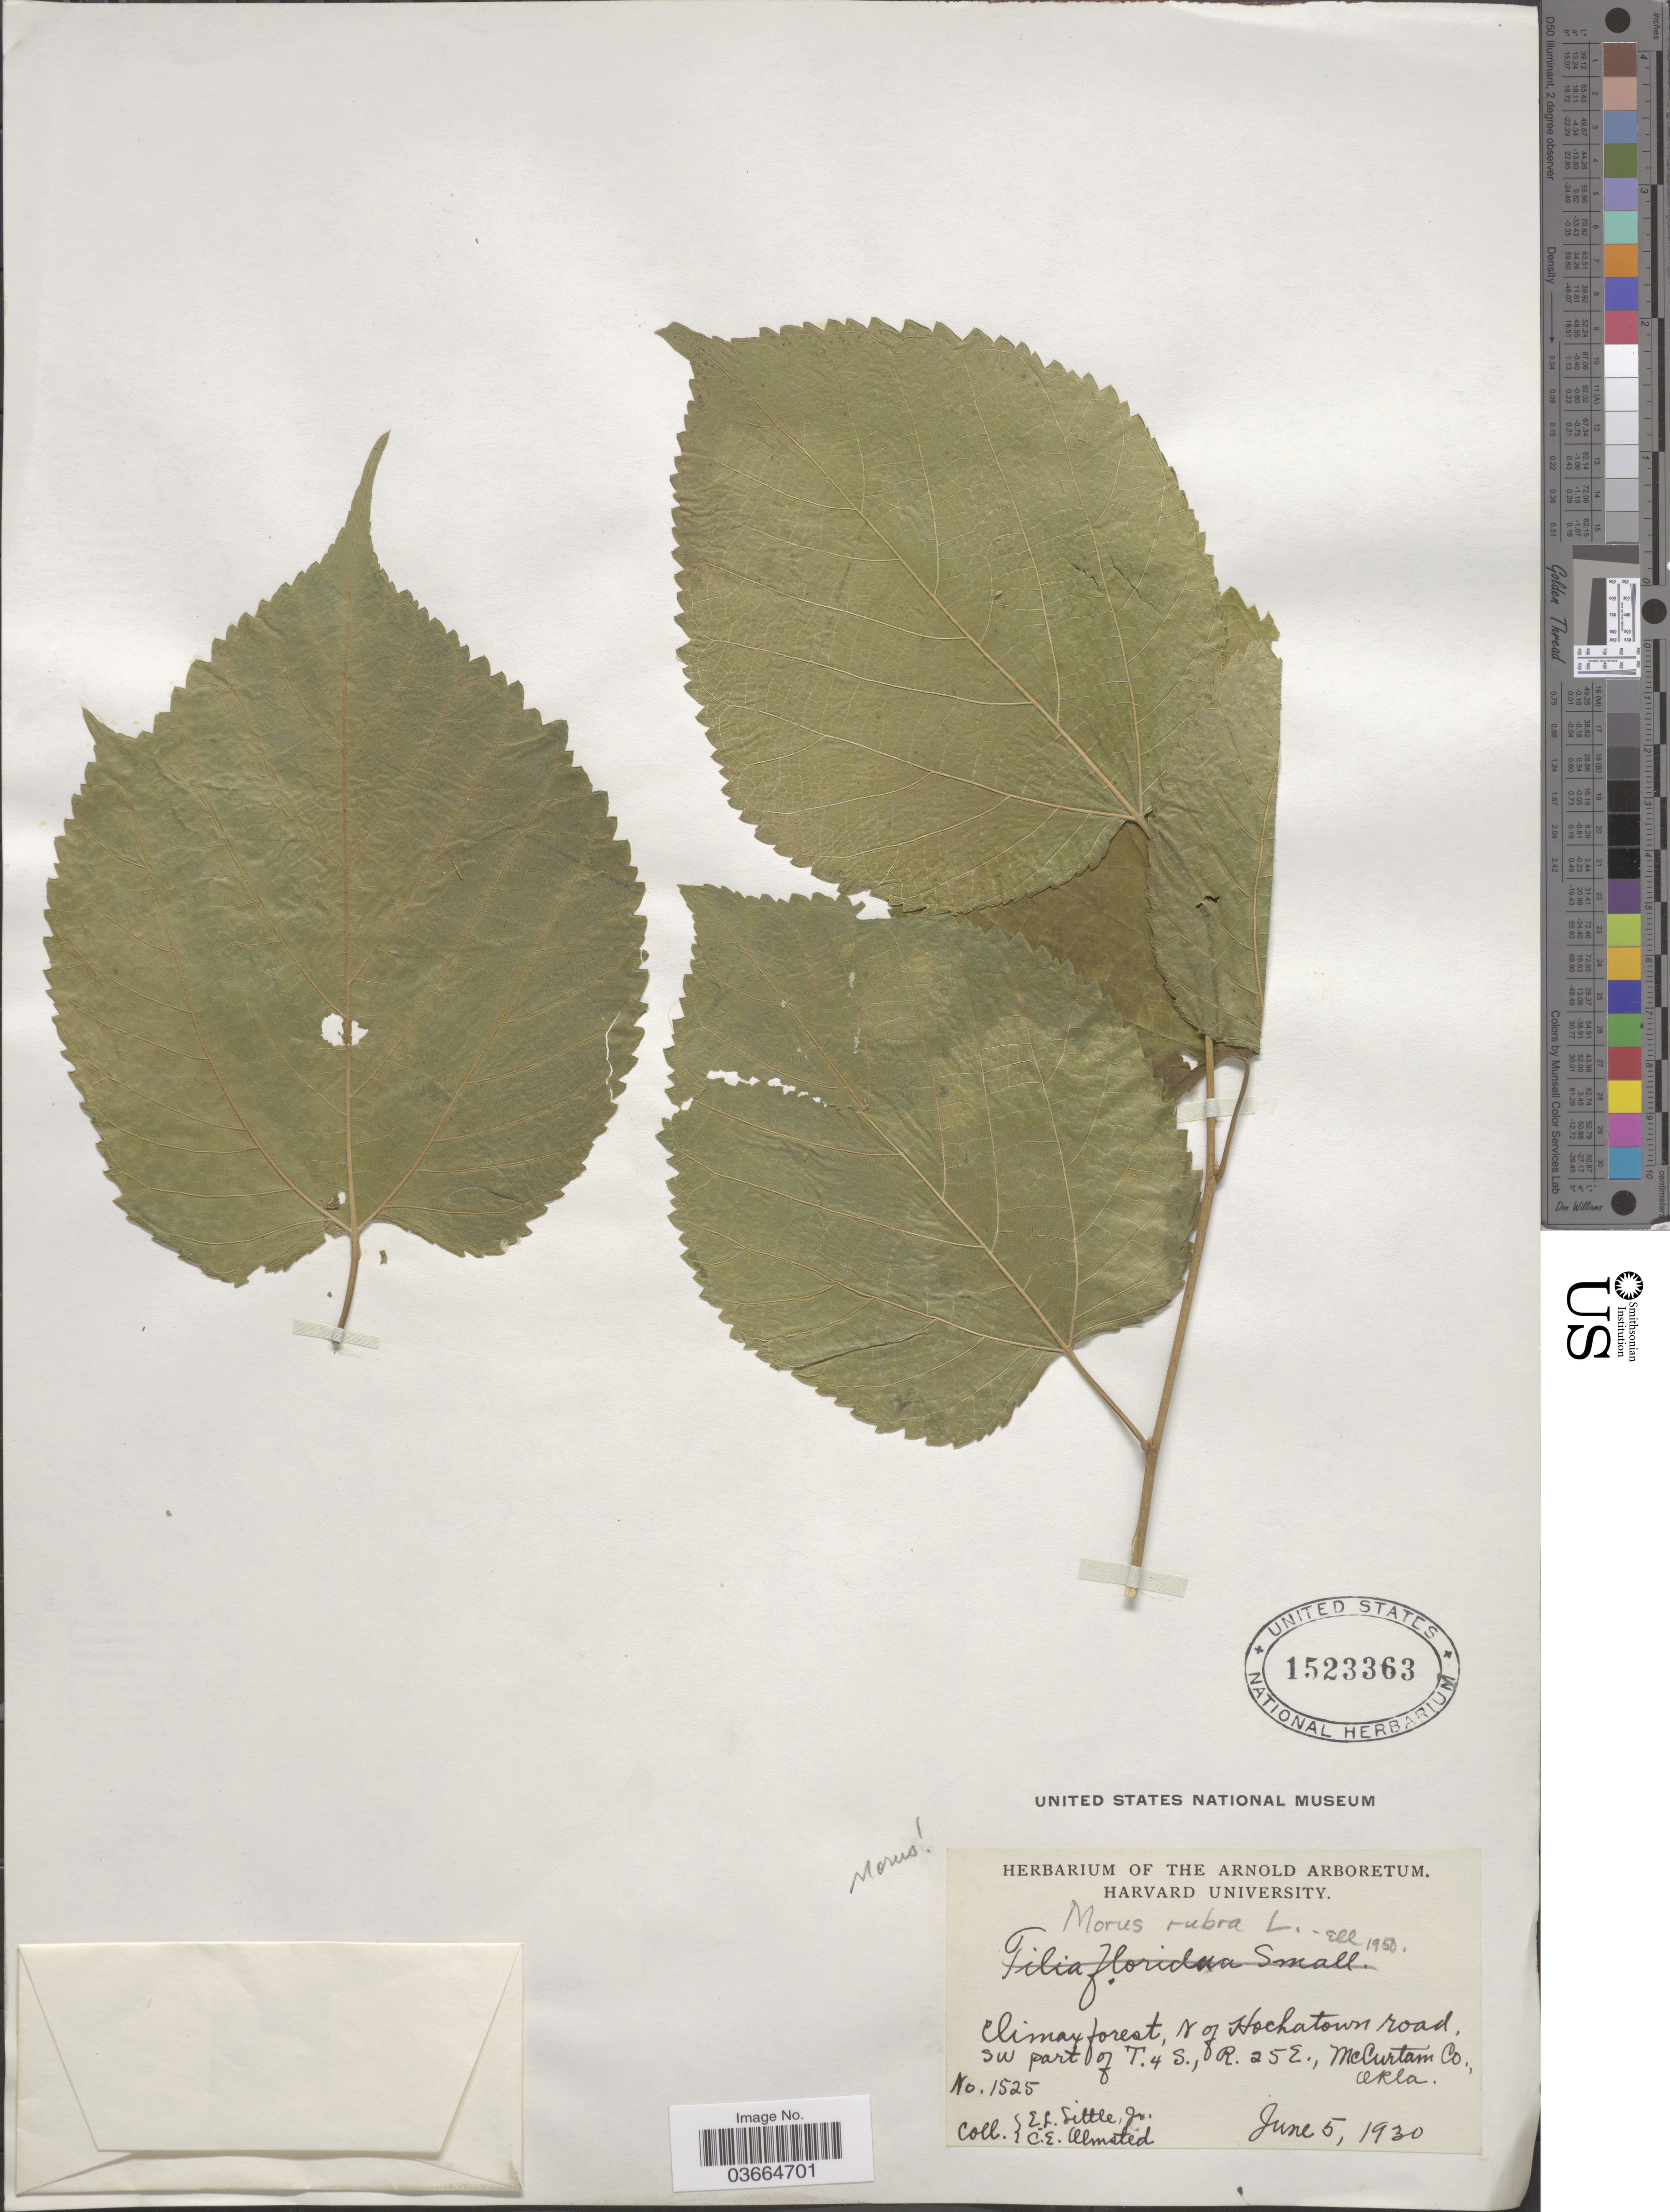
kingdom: Plantae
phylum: Tracheophyta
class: Magnoliopsida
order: Rosales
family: Moraceae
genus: Morus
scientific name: Morus rubra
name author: L.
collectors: E. L. Little & C. Olmsted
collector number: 1525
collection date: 1930-06-05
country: United States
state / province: Oklahoma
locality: Climax forest, N of Hochatown road, SW part of T.4 S., R. 25 E., McCurtam Co.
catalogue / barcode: US 1523363